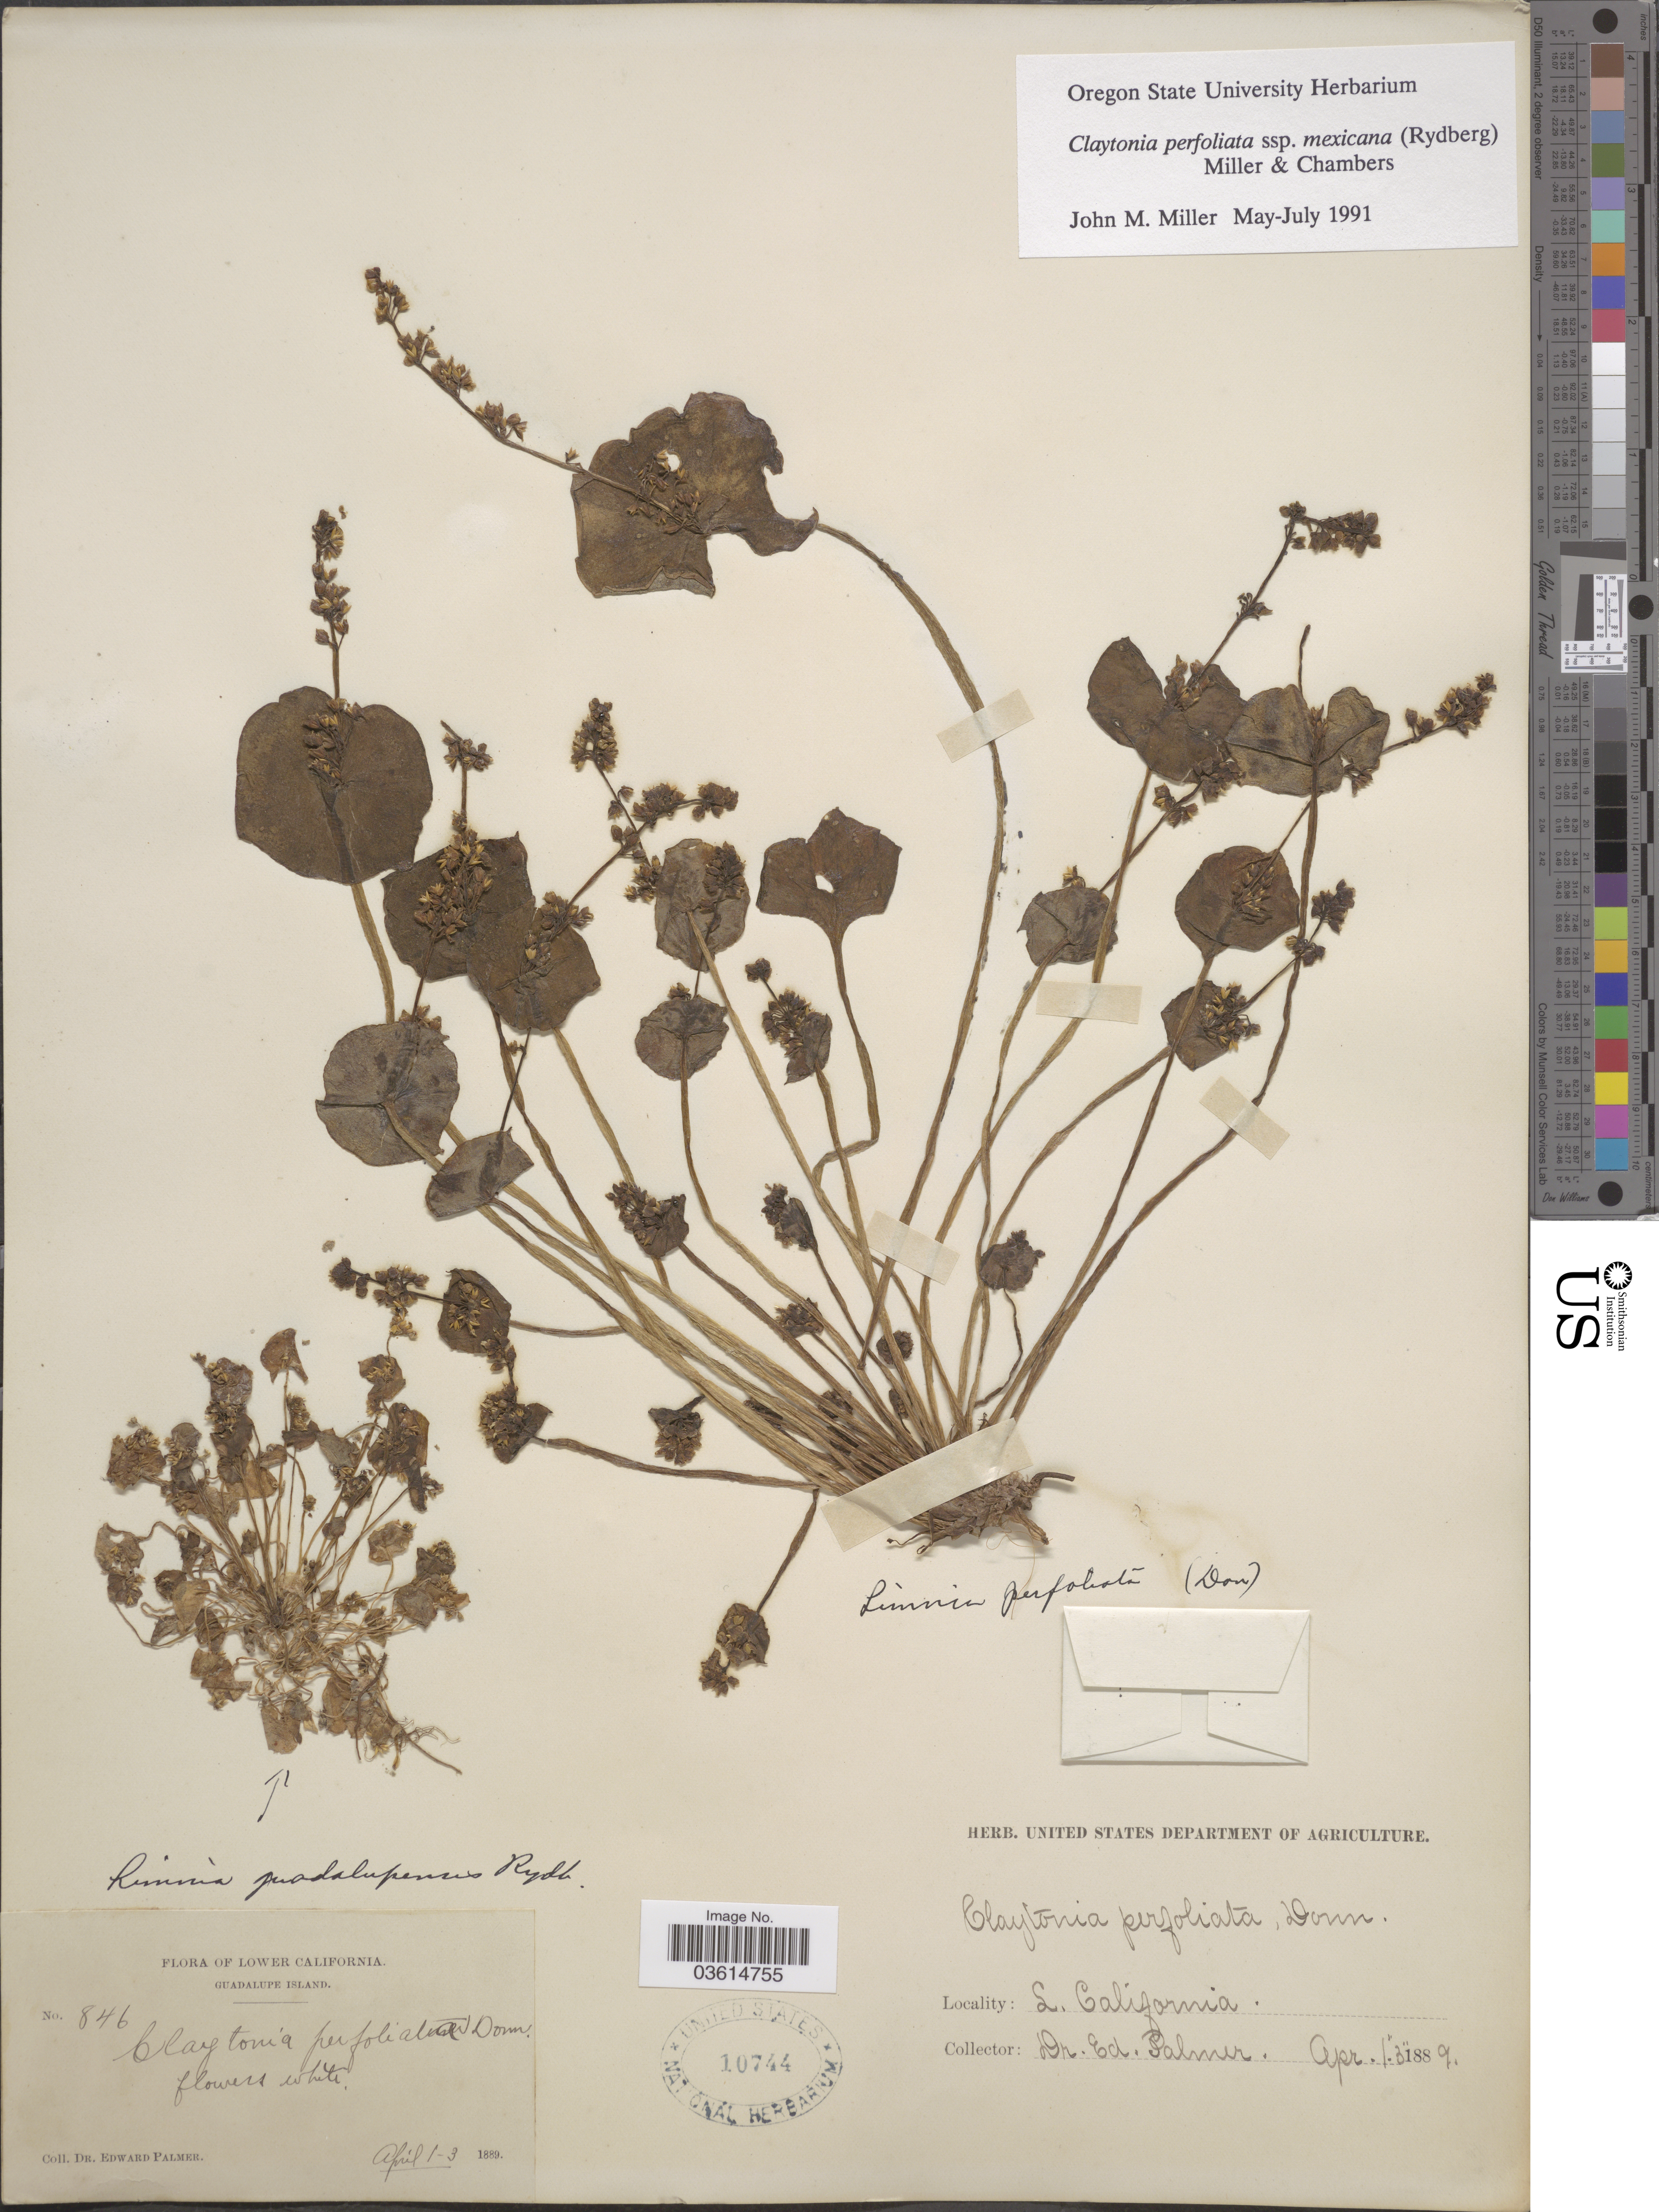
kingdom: Plantae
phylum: Tracheophyta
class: Magnoliopsida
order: Caryophyllales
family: Montiaceae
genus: Claytonia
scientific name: Claytonia perfoliata subsp. mexicana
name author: (Rydb.) Mill. & Chambers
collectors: E. Palmer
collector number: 846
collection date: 1889-04-01/1889-04-03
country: Mexico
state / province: Baja California Norte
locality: Lower California. Guadalupe Island.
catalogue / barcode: US 10744